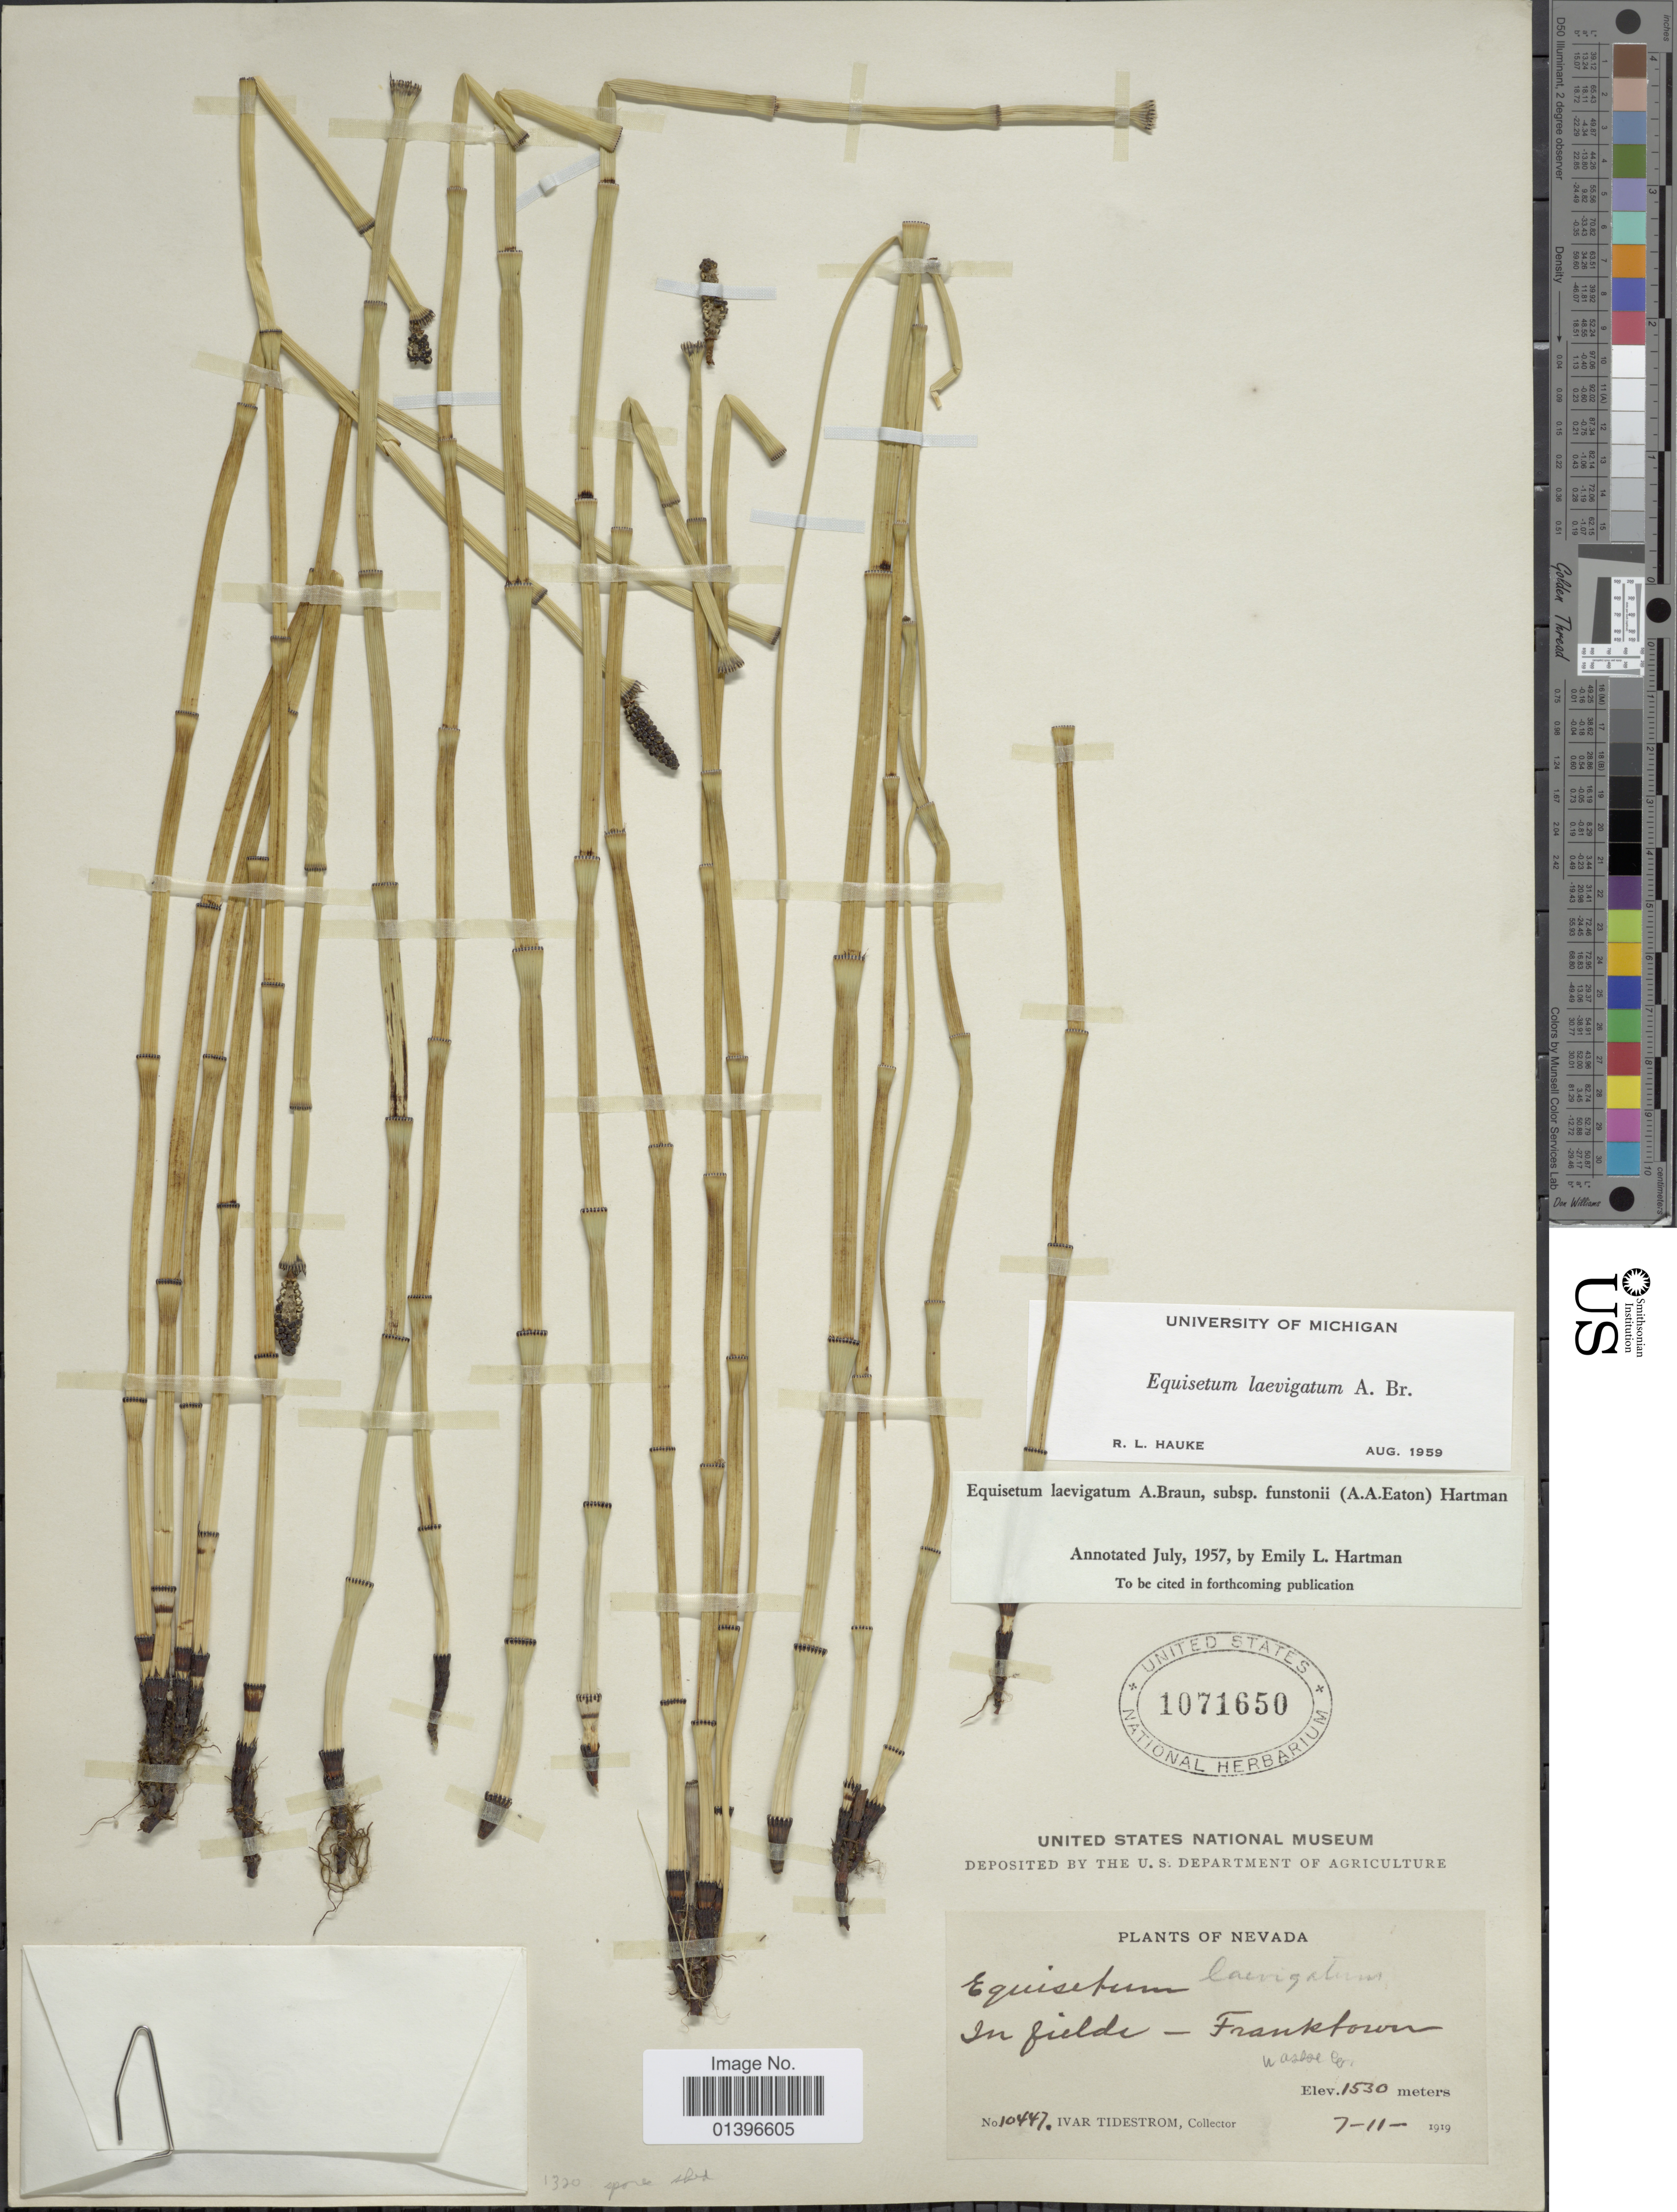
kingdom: Plantae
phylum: Tracheophyta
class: Polypodiopsida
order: Equisetales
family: Equisetaceae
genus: Equisetum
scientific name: Equisetum laevigatum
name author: A. Braun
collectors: I. F. Tidestrom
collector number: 10447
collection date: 1919-07-11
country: United States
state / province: Nevada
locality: In fields - Franktown, Washoe Co.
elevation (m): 1530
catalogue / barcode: US 1071650